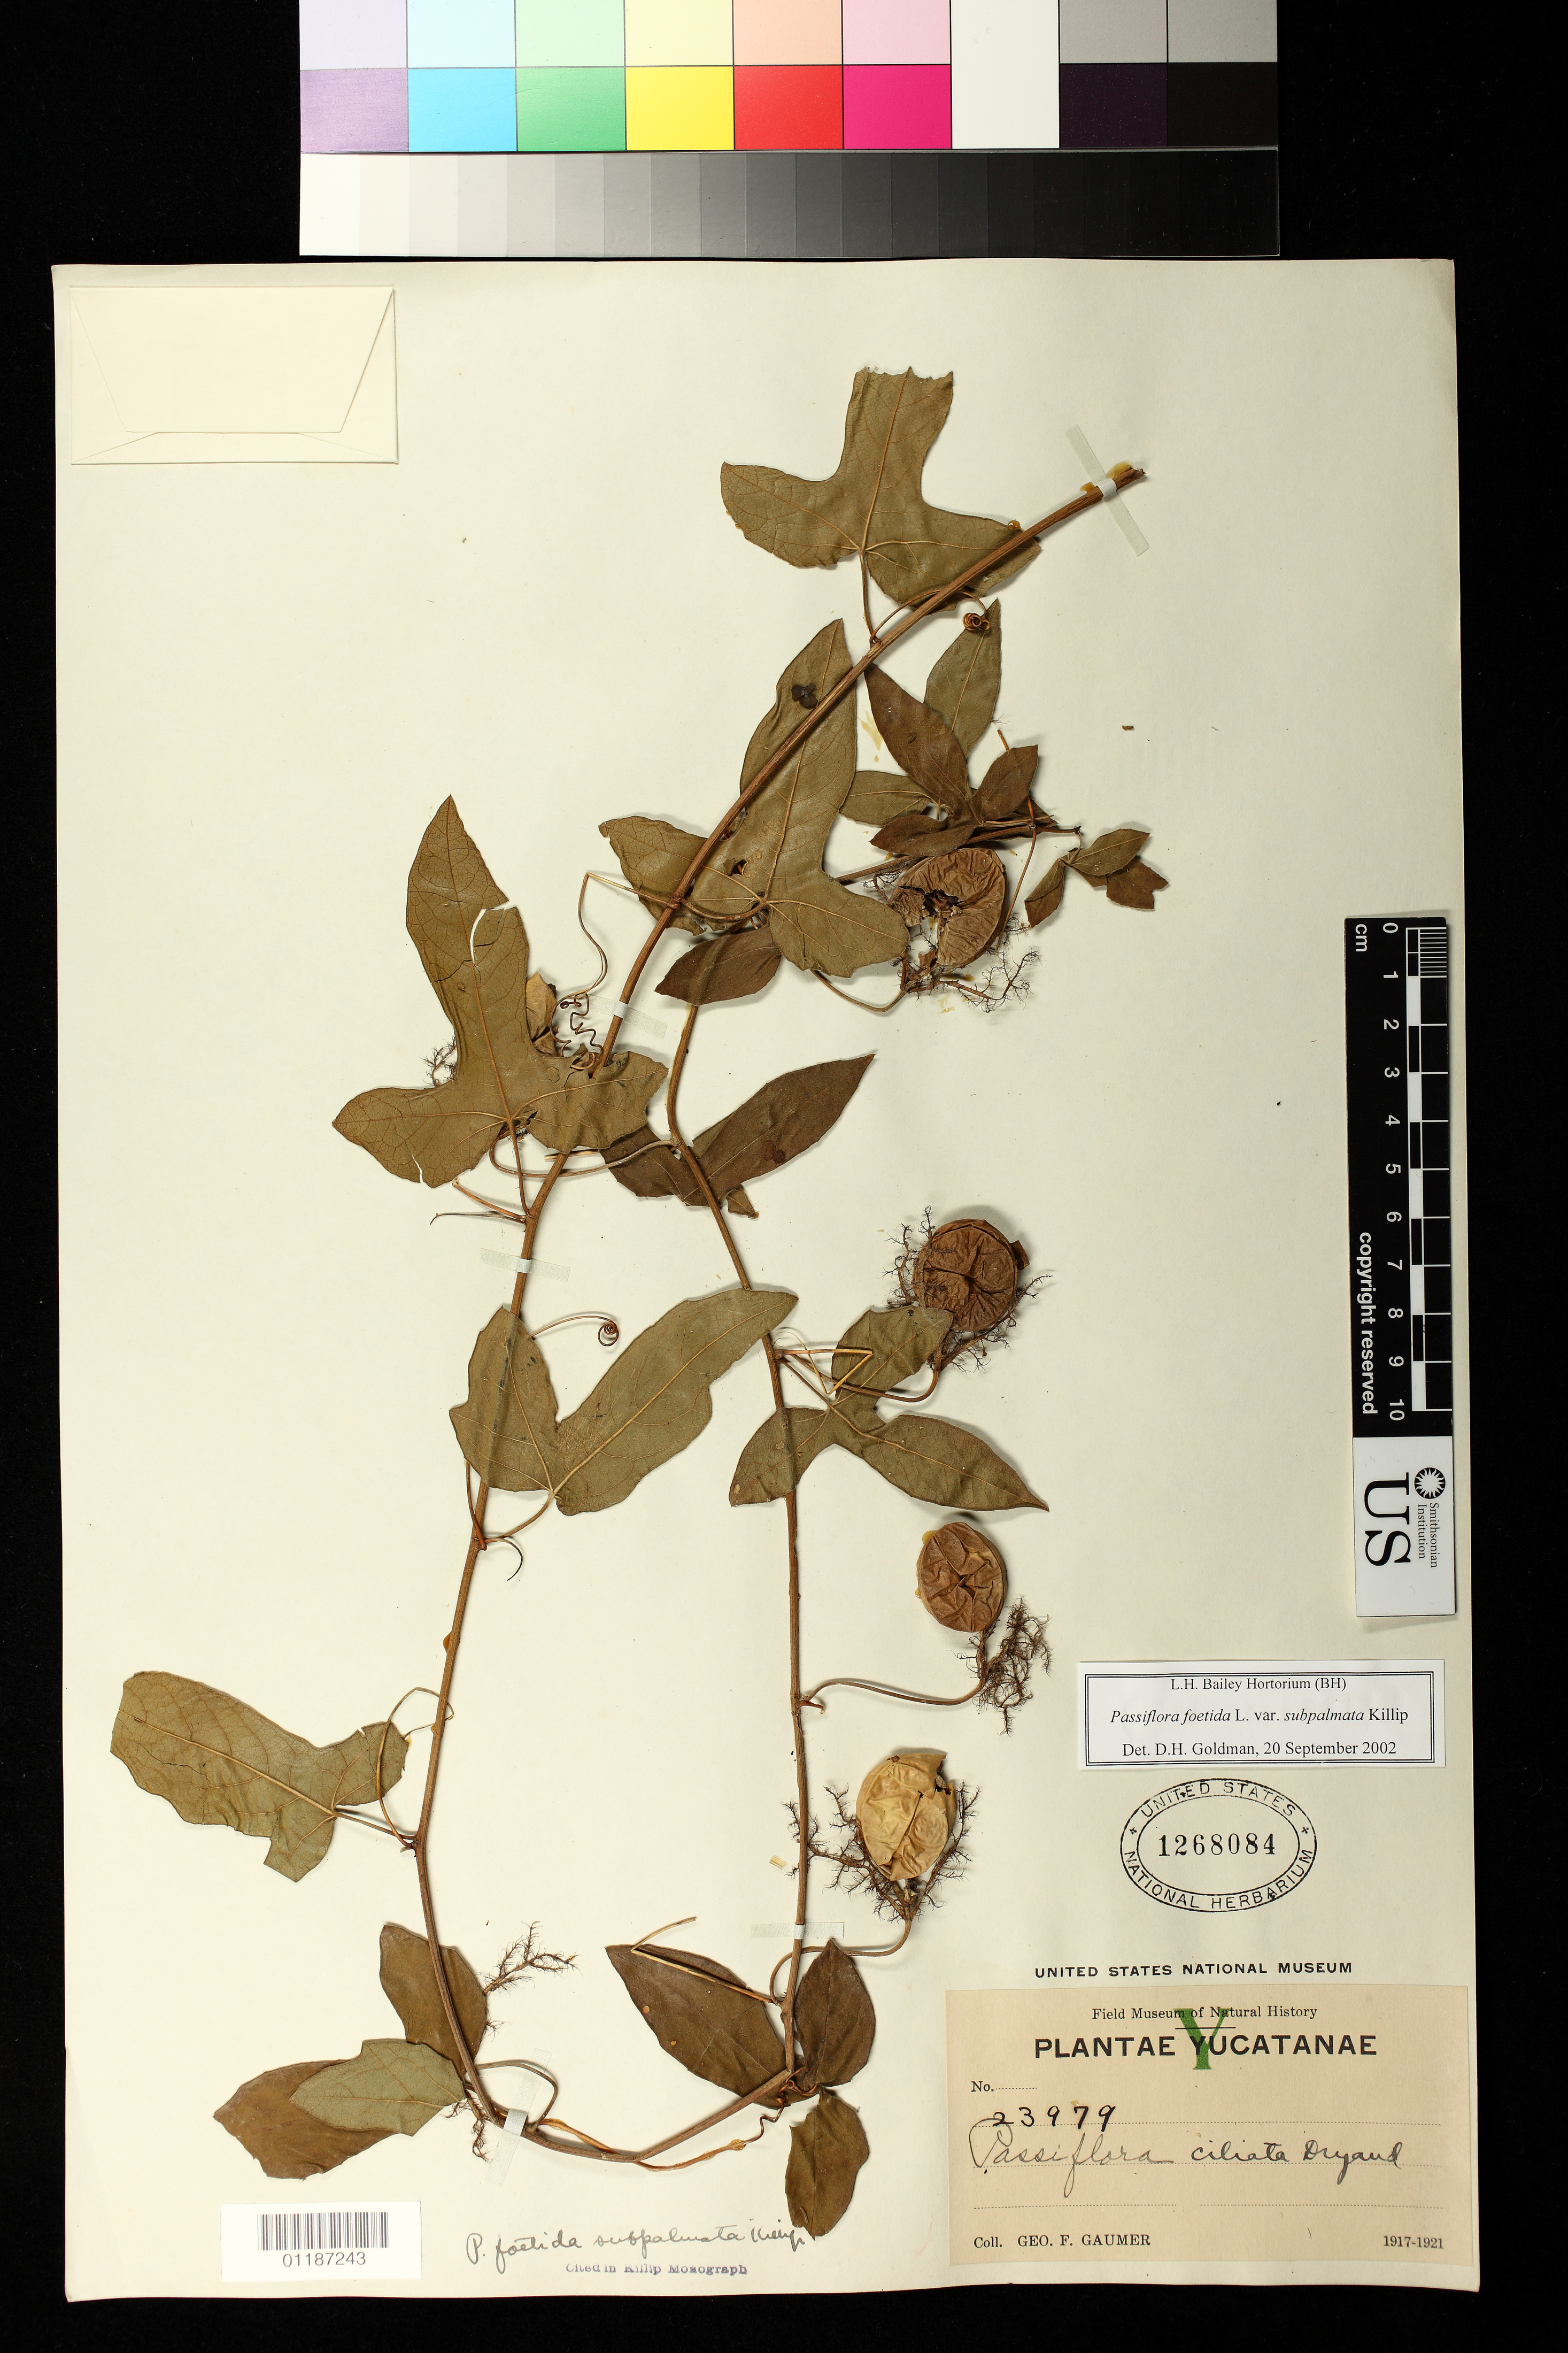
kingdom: Plantae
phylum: Tracheophyta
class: Magnoliopsida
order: Malpighiales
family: Passifloraceae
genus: Passiflora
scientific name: Passiflora foetida var. subpalmata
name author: Killip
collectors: G. F. Gaumer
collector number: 23979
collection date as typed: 1917 to -- -- 1921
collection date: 1917/1921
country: Mexico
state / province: Yucatán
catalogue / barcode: US 1268084